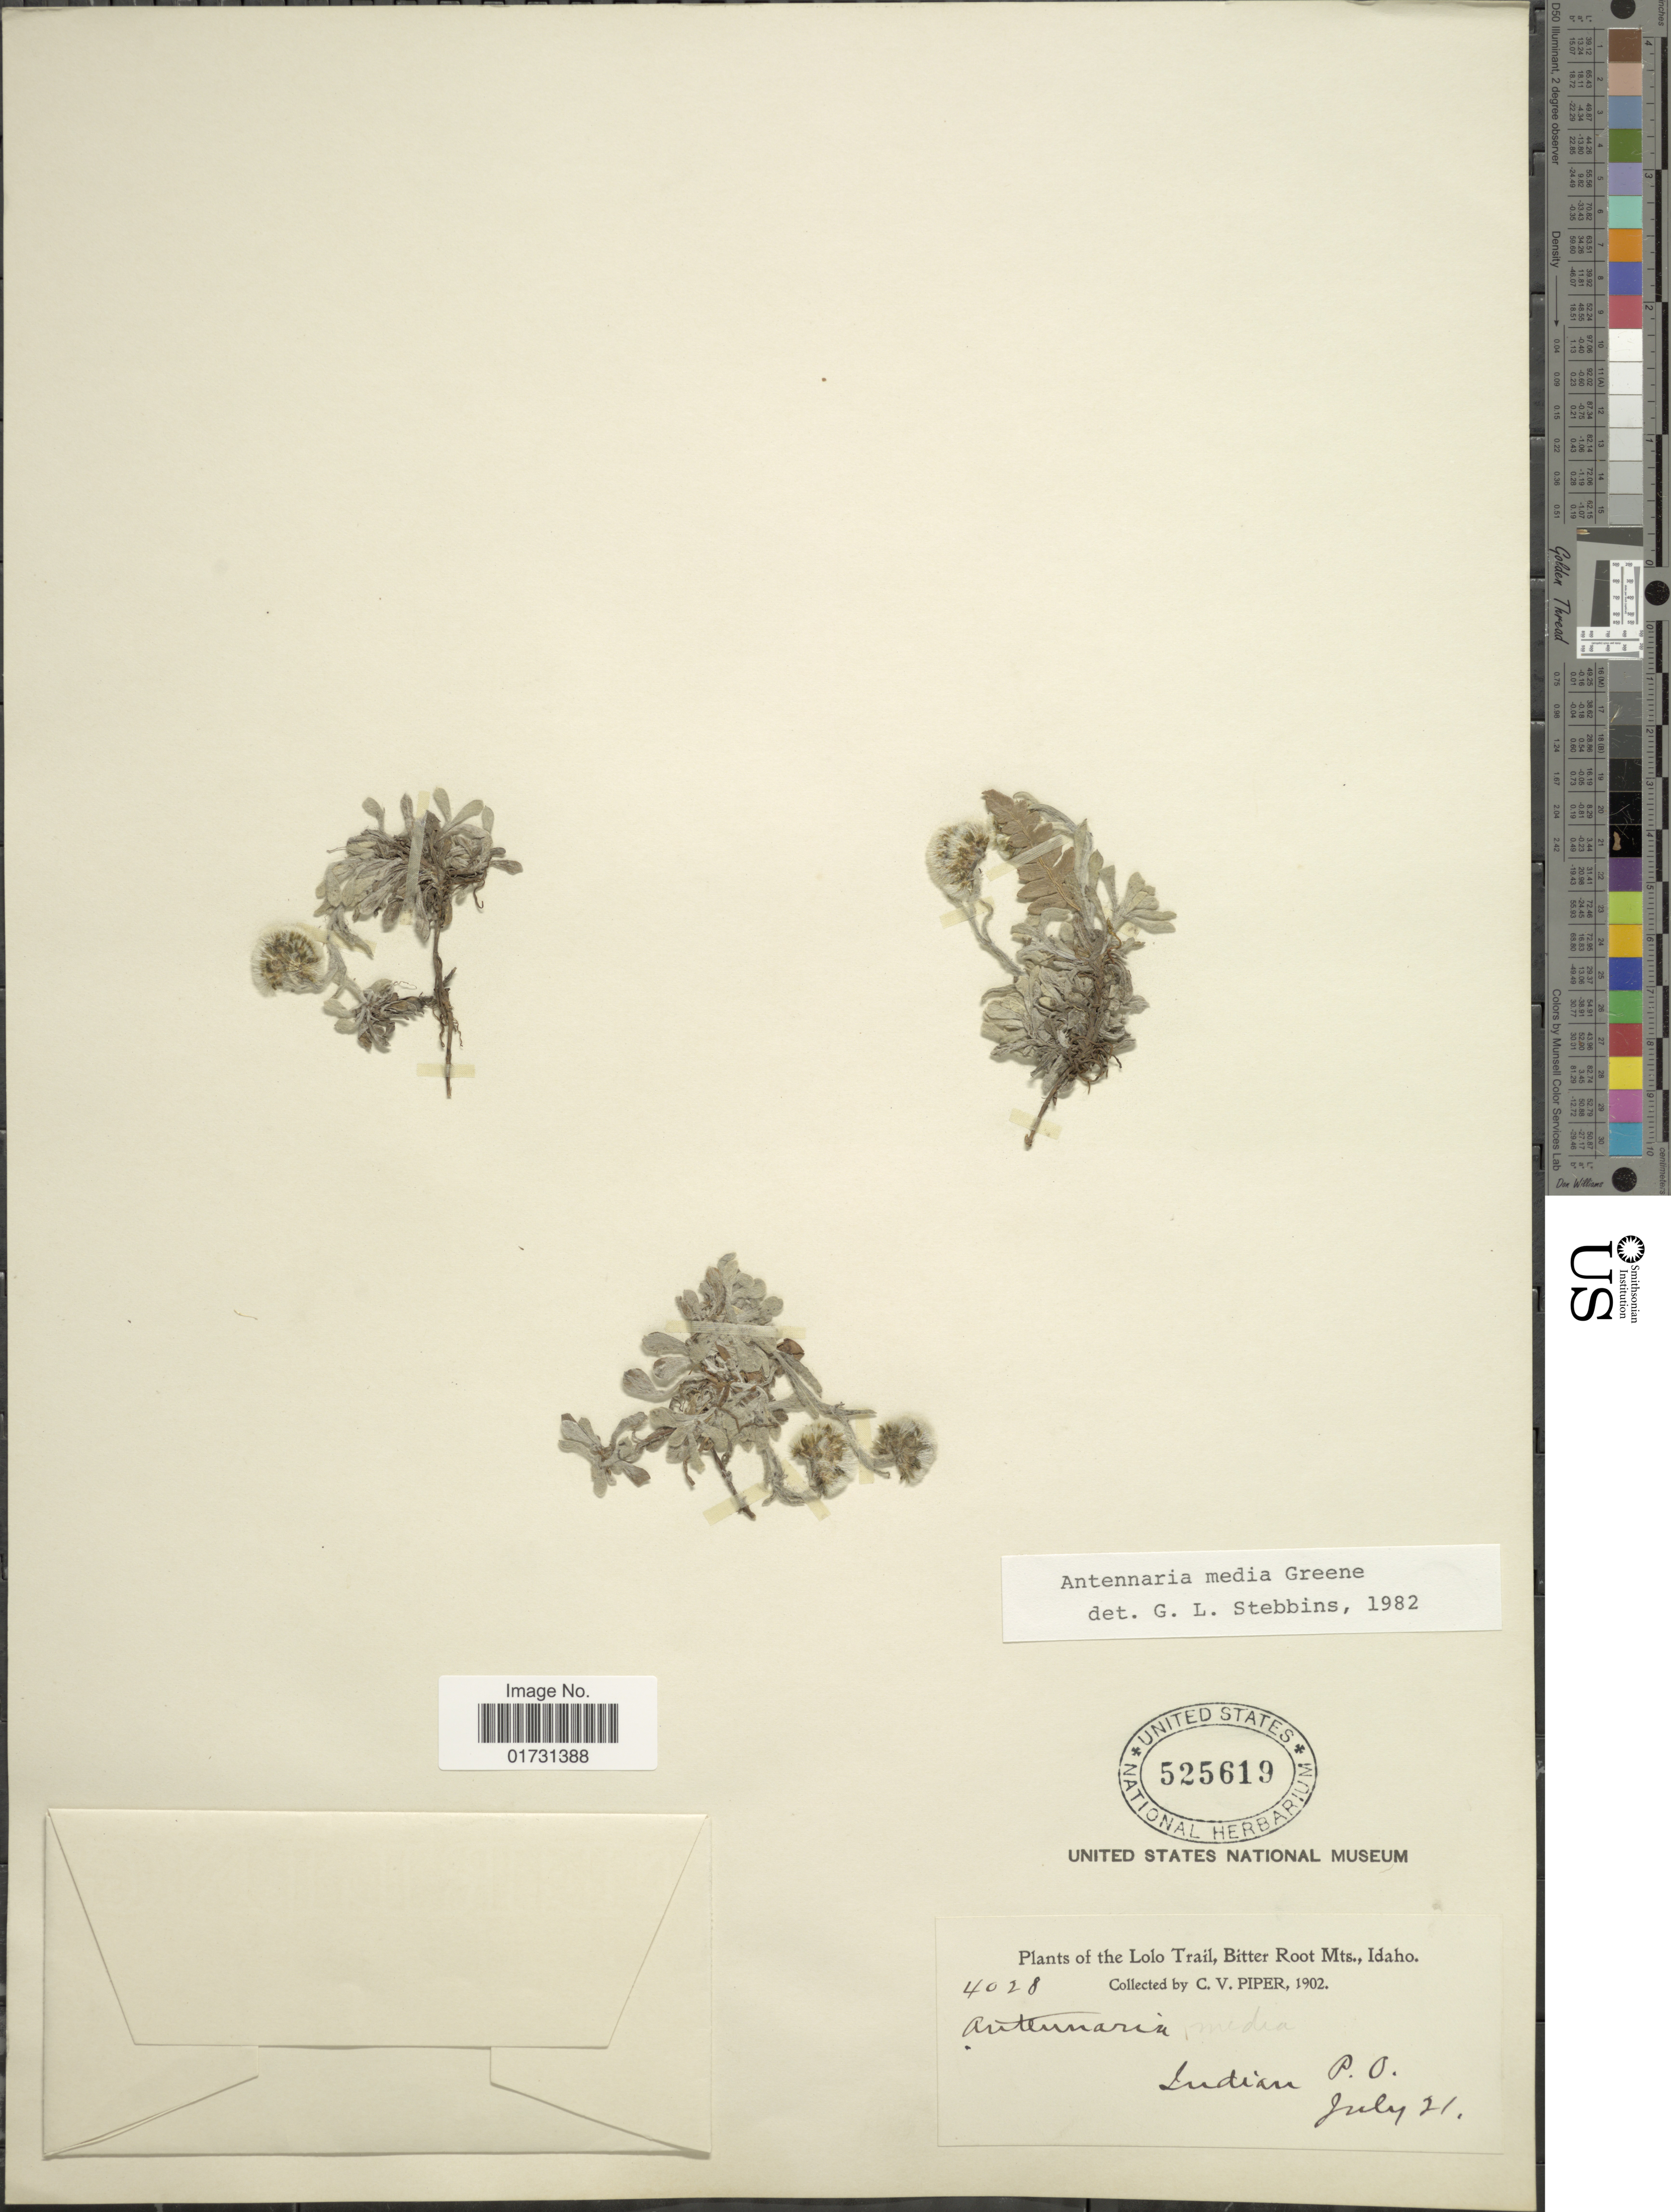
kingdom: Plantae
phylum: Tracheophyta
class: Magnoliopsida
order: Asterales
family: Asteraceae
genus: Antennaria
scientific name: Antennaria media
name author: Greene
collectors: C. V. Piper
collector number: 4028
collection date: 1902-07-21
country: United States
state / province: Idaho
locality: The Lolo Trail, Bitter Root Mts., Idaho, Indian P. O.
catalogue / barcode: US 525619